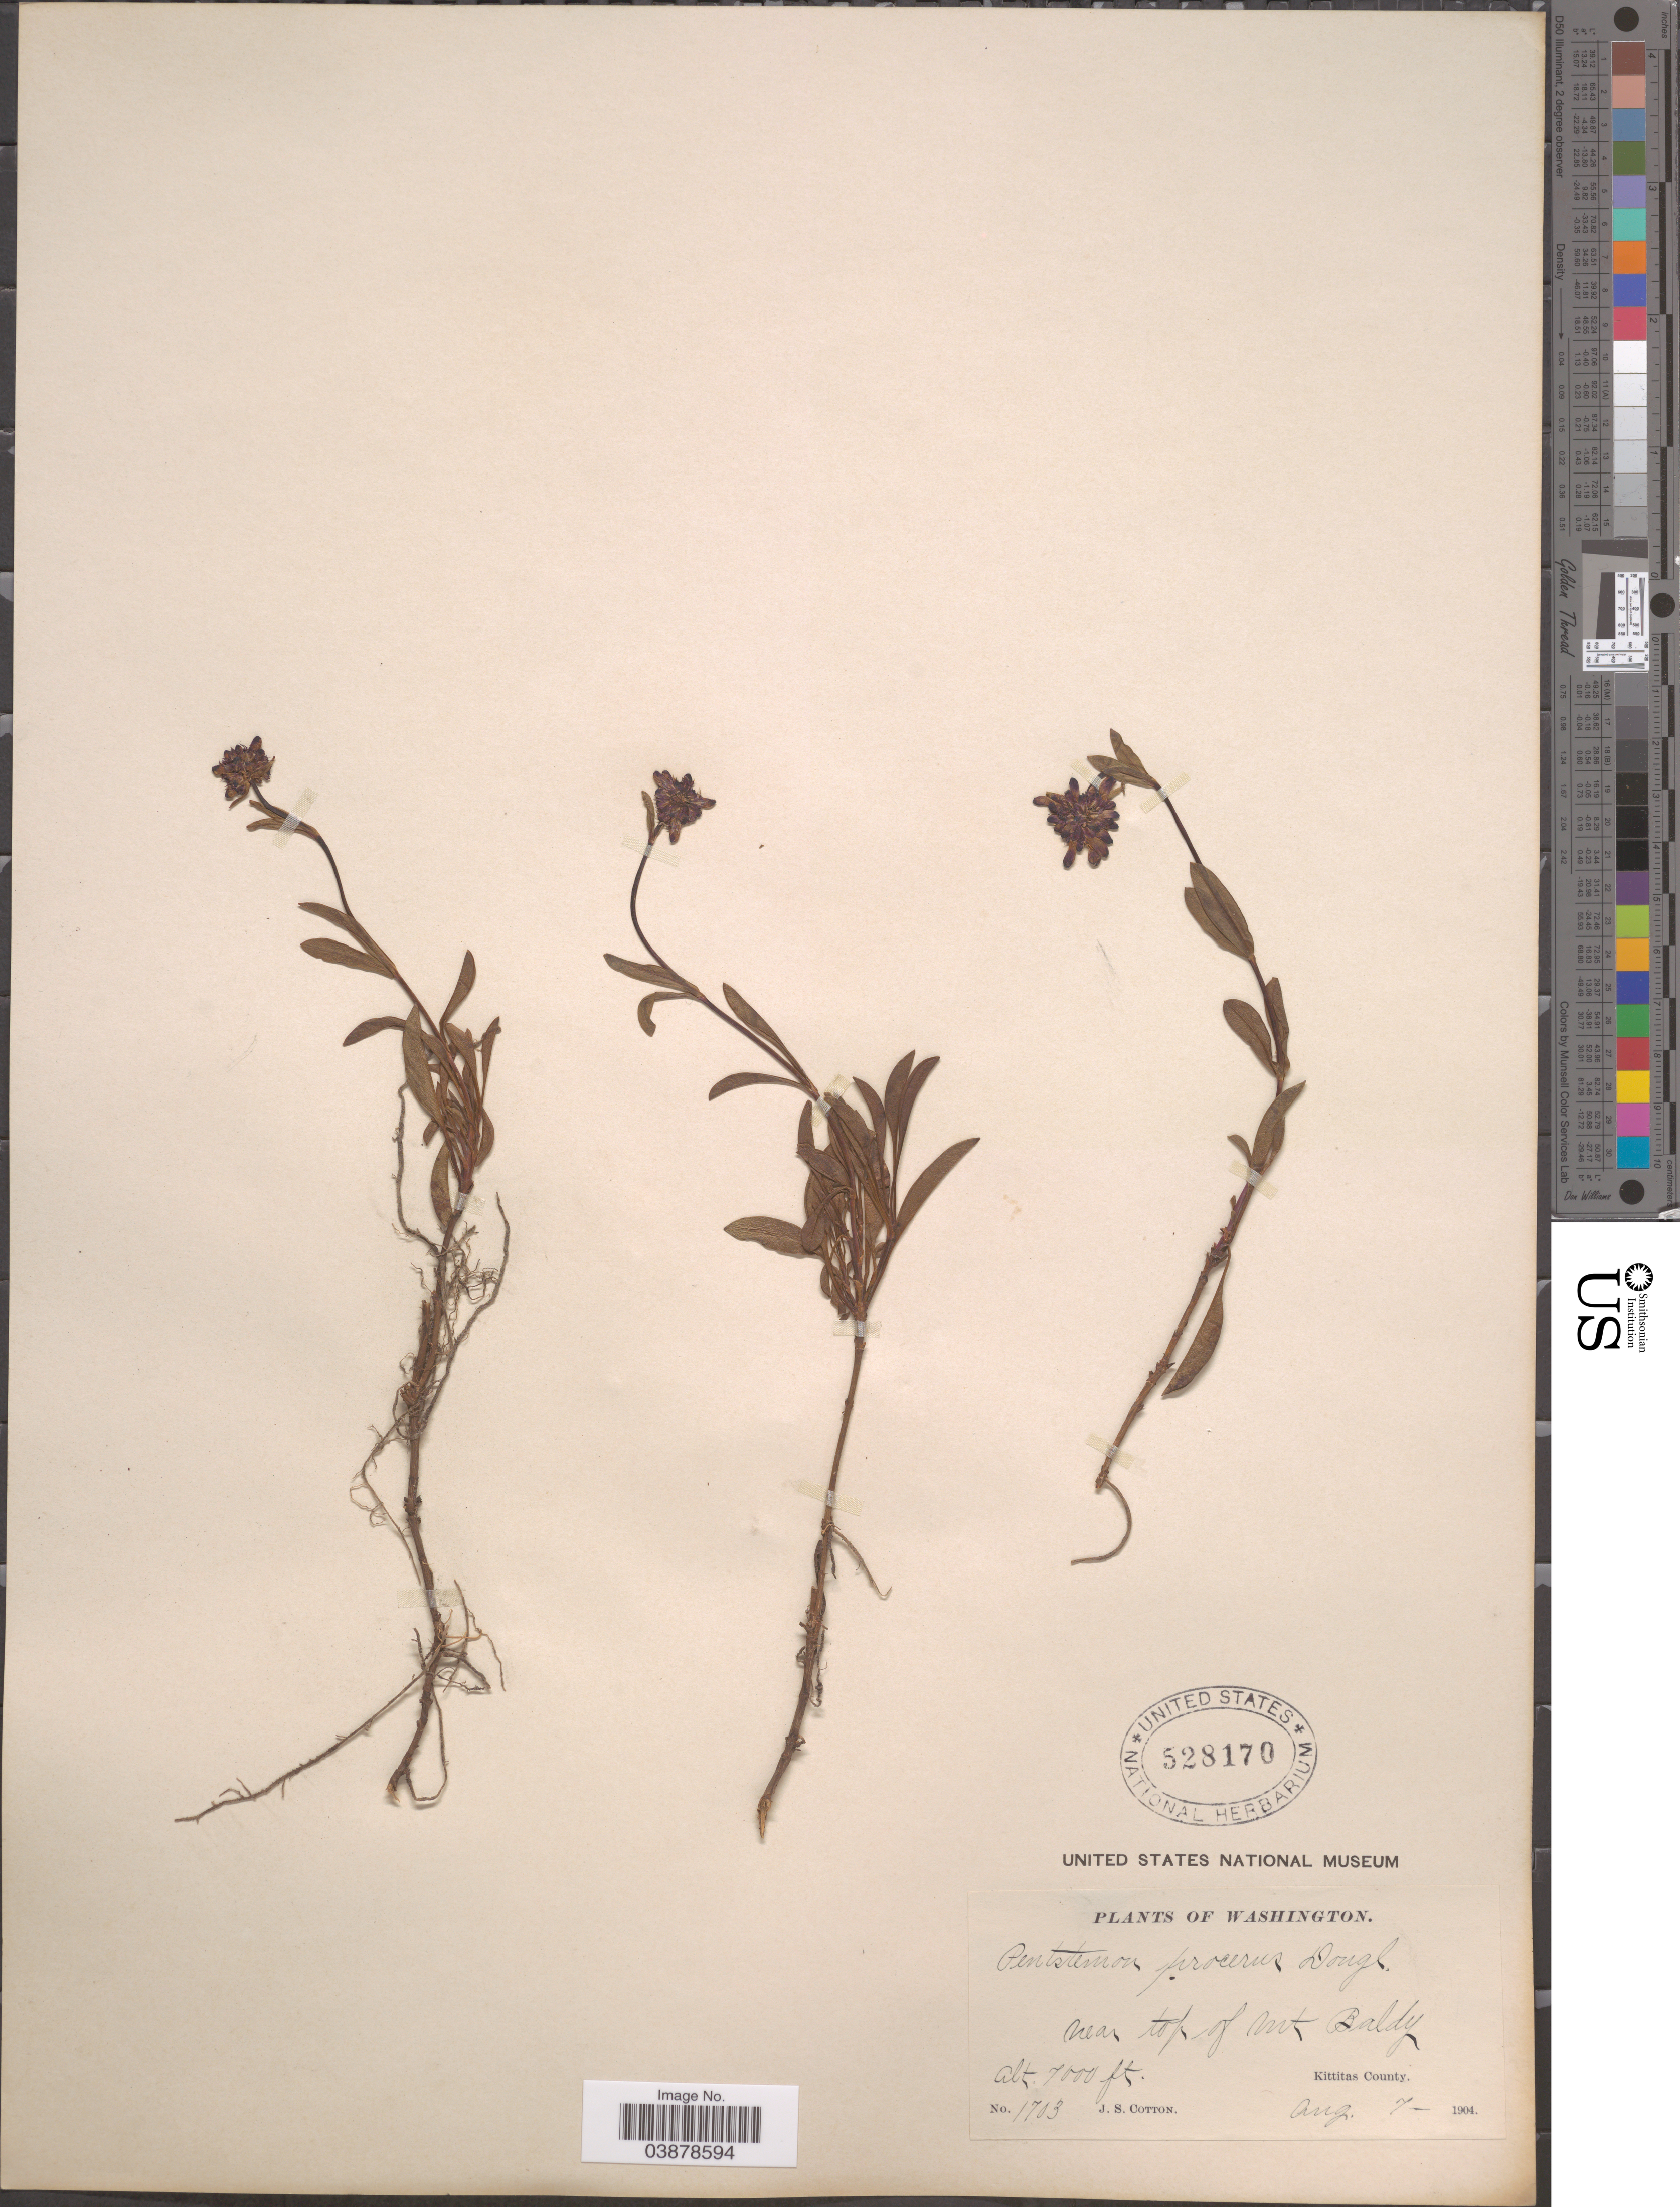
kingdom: Plantae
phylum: Tracheophyta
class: Magnoliopsida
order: Lamiales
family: Plantaginaceae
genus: Penstemon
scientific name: Penstemon tolmiei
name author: Hook.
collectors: J. S. Cotton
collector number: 1703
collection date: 1904-08-07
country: United States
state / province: Washington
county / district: Kittitas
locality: Near top of Mt Baldy. Kittitas County.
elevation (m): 2134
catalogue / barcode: US 528170